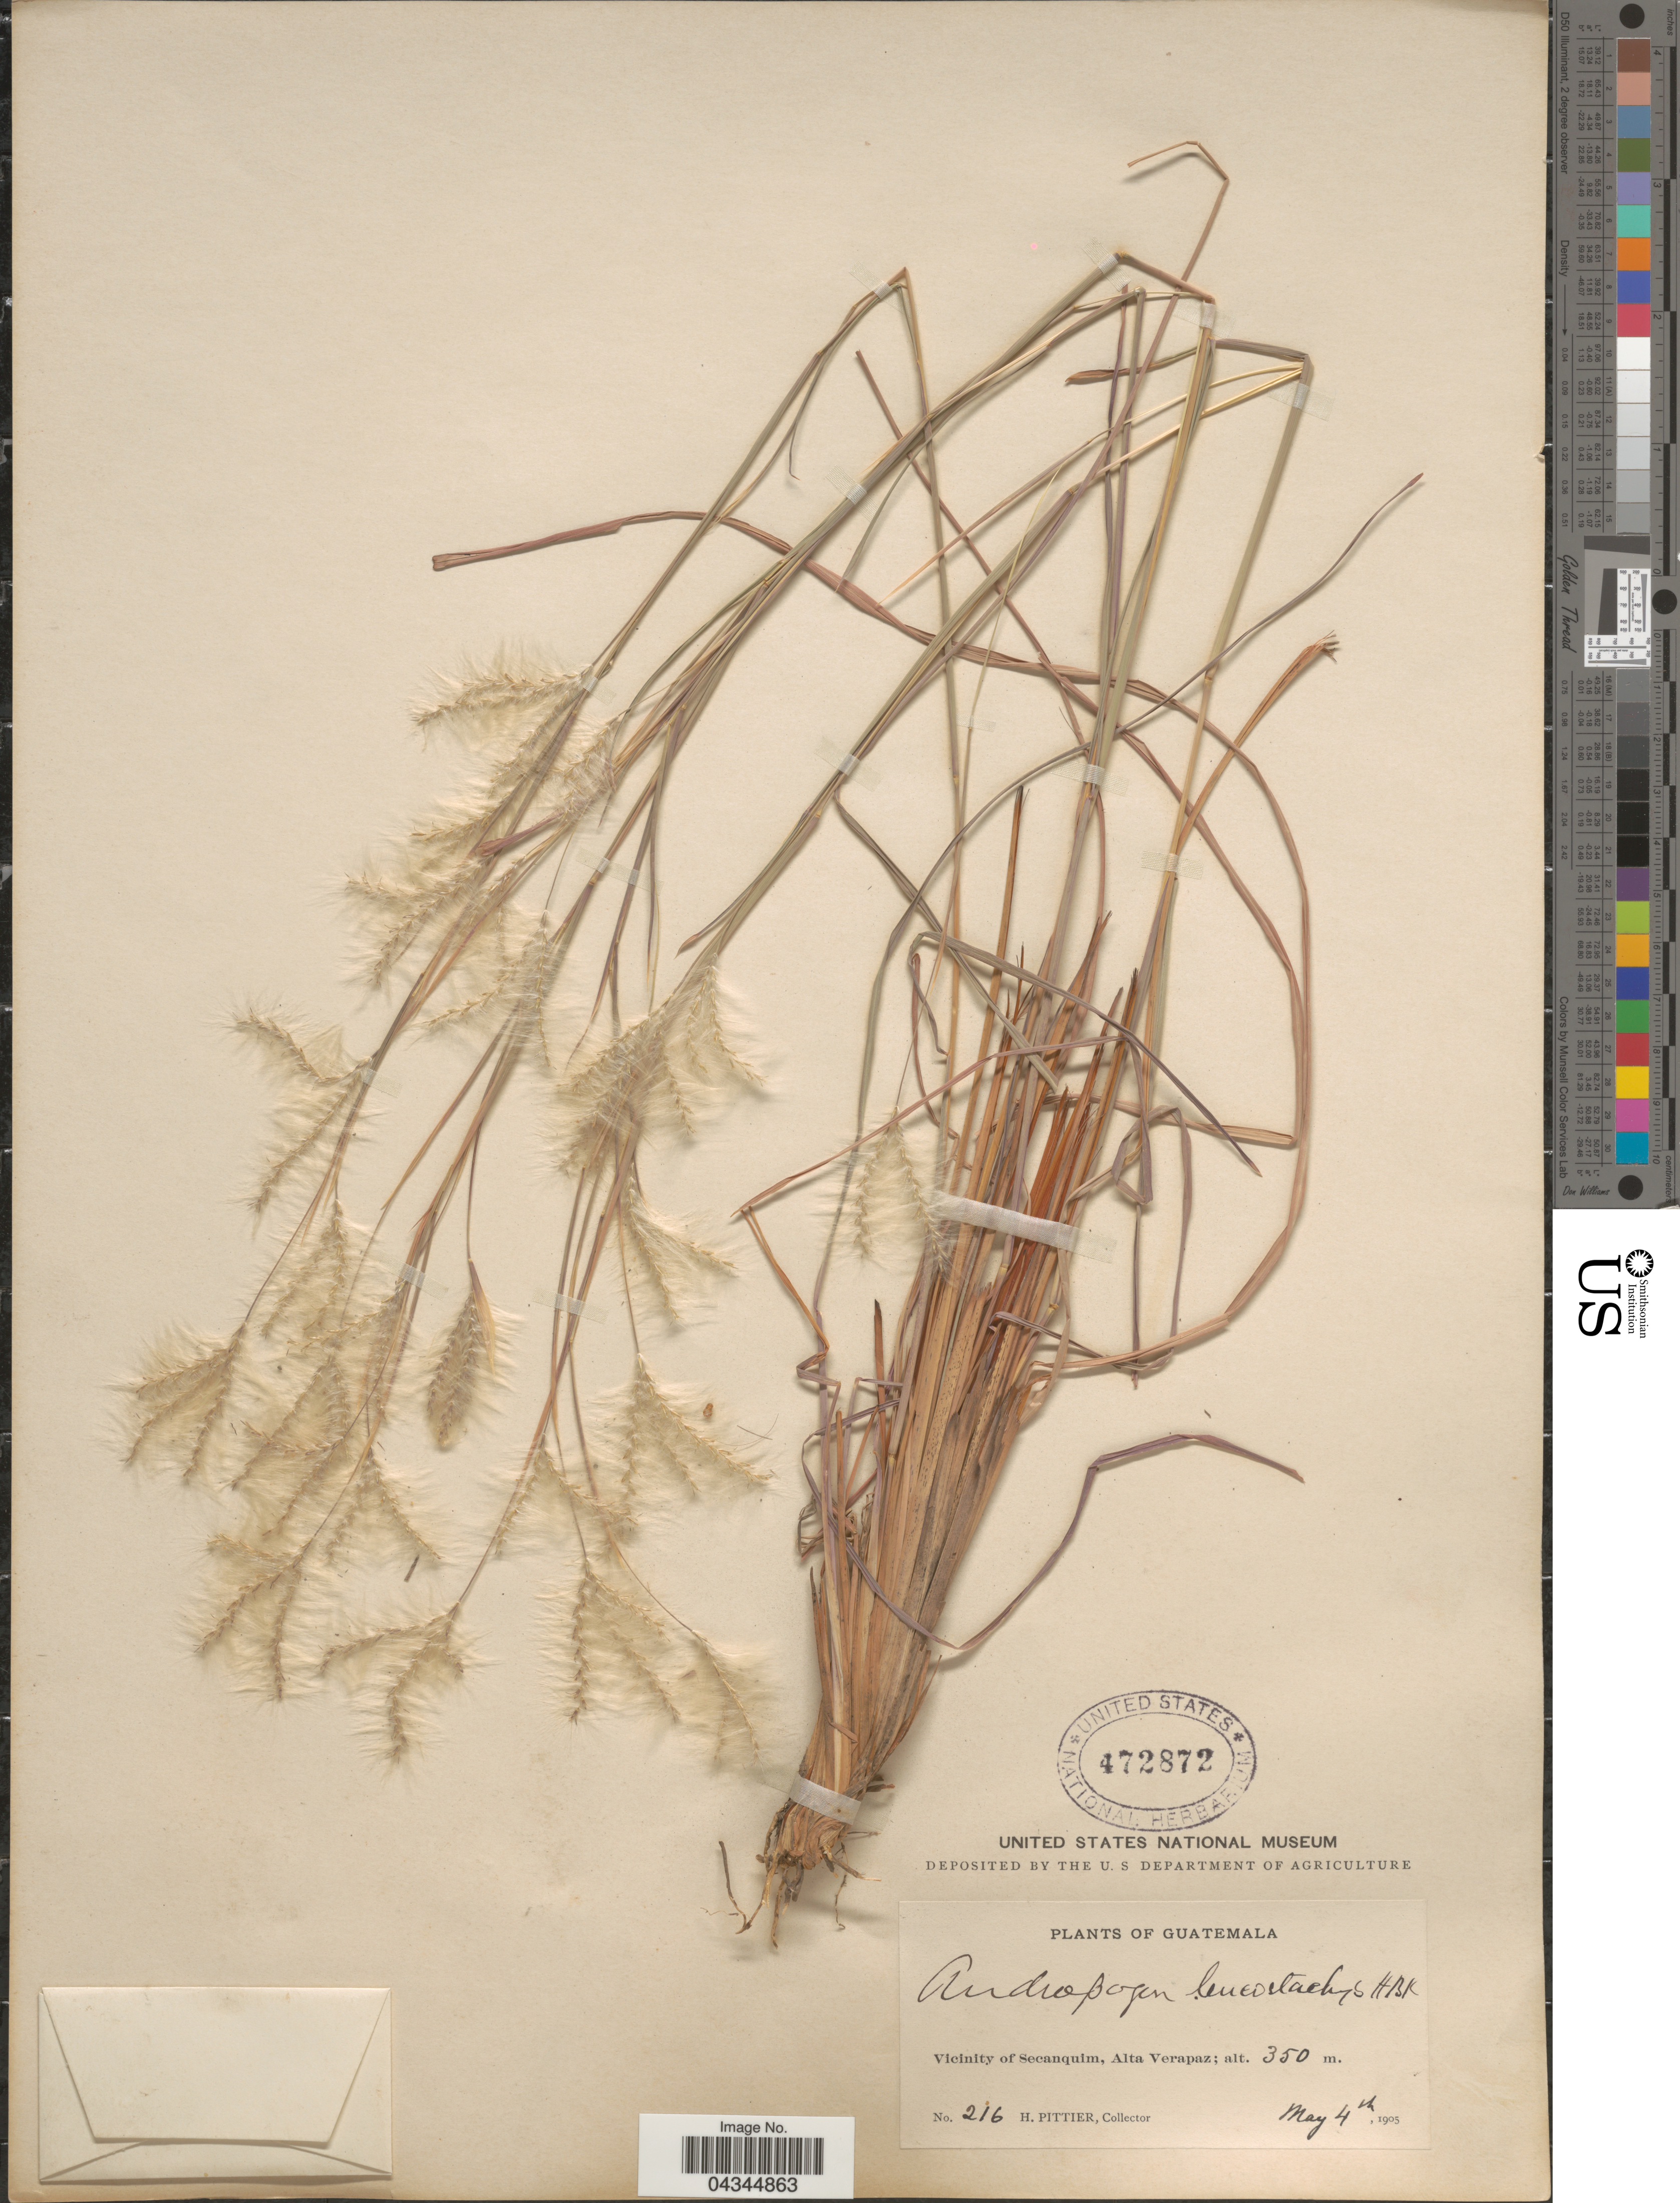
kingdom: Plantae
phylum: Tracheophyta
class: Liliopsida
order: Poales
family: Poaceae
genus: Andropogon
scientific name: Andropogon leucostachyus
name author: Kunth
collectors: H. F. Pittier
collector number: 216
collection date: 1905-05-04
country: Guatemala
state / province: Alta Verapaz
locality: Vicinity of Secanquim.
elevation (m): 350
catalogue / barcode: US 472872